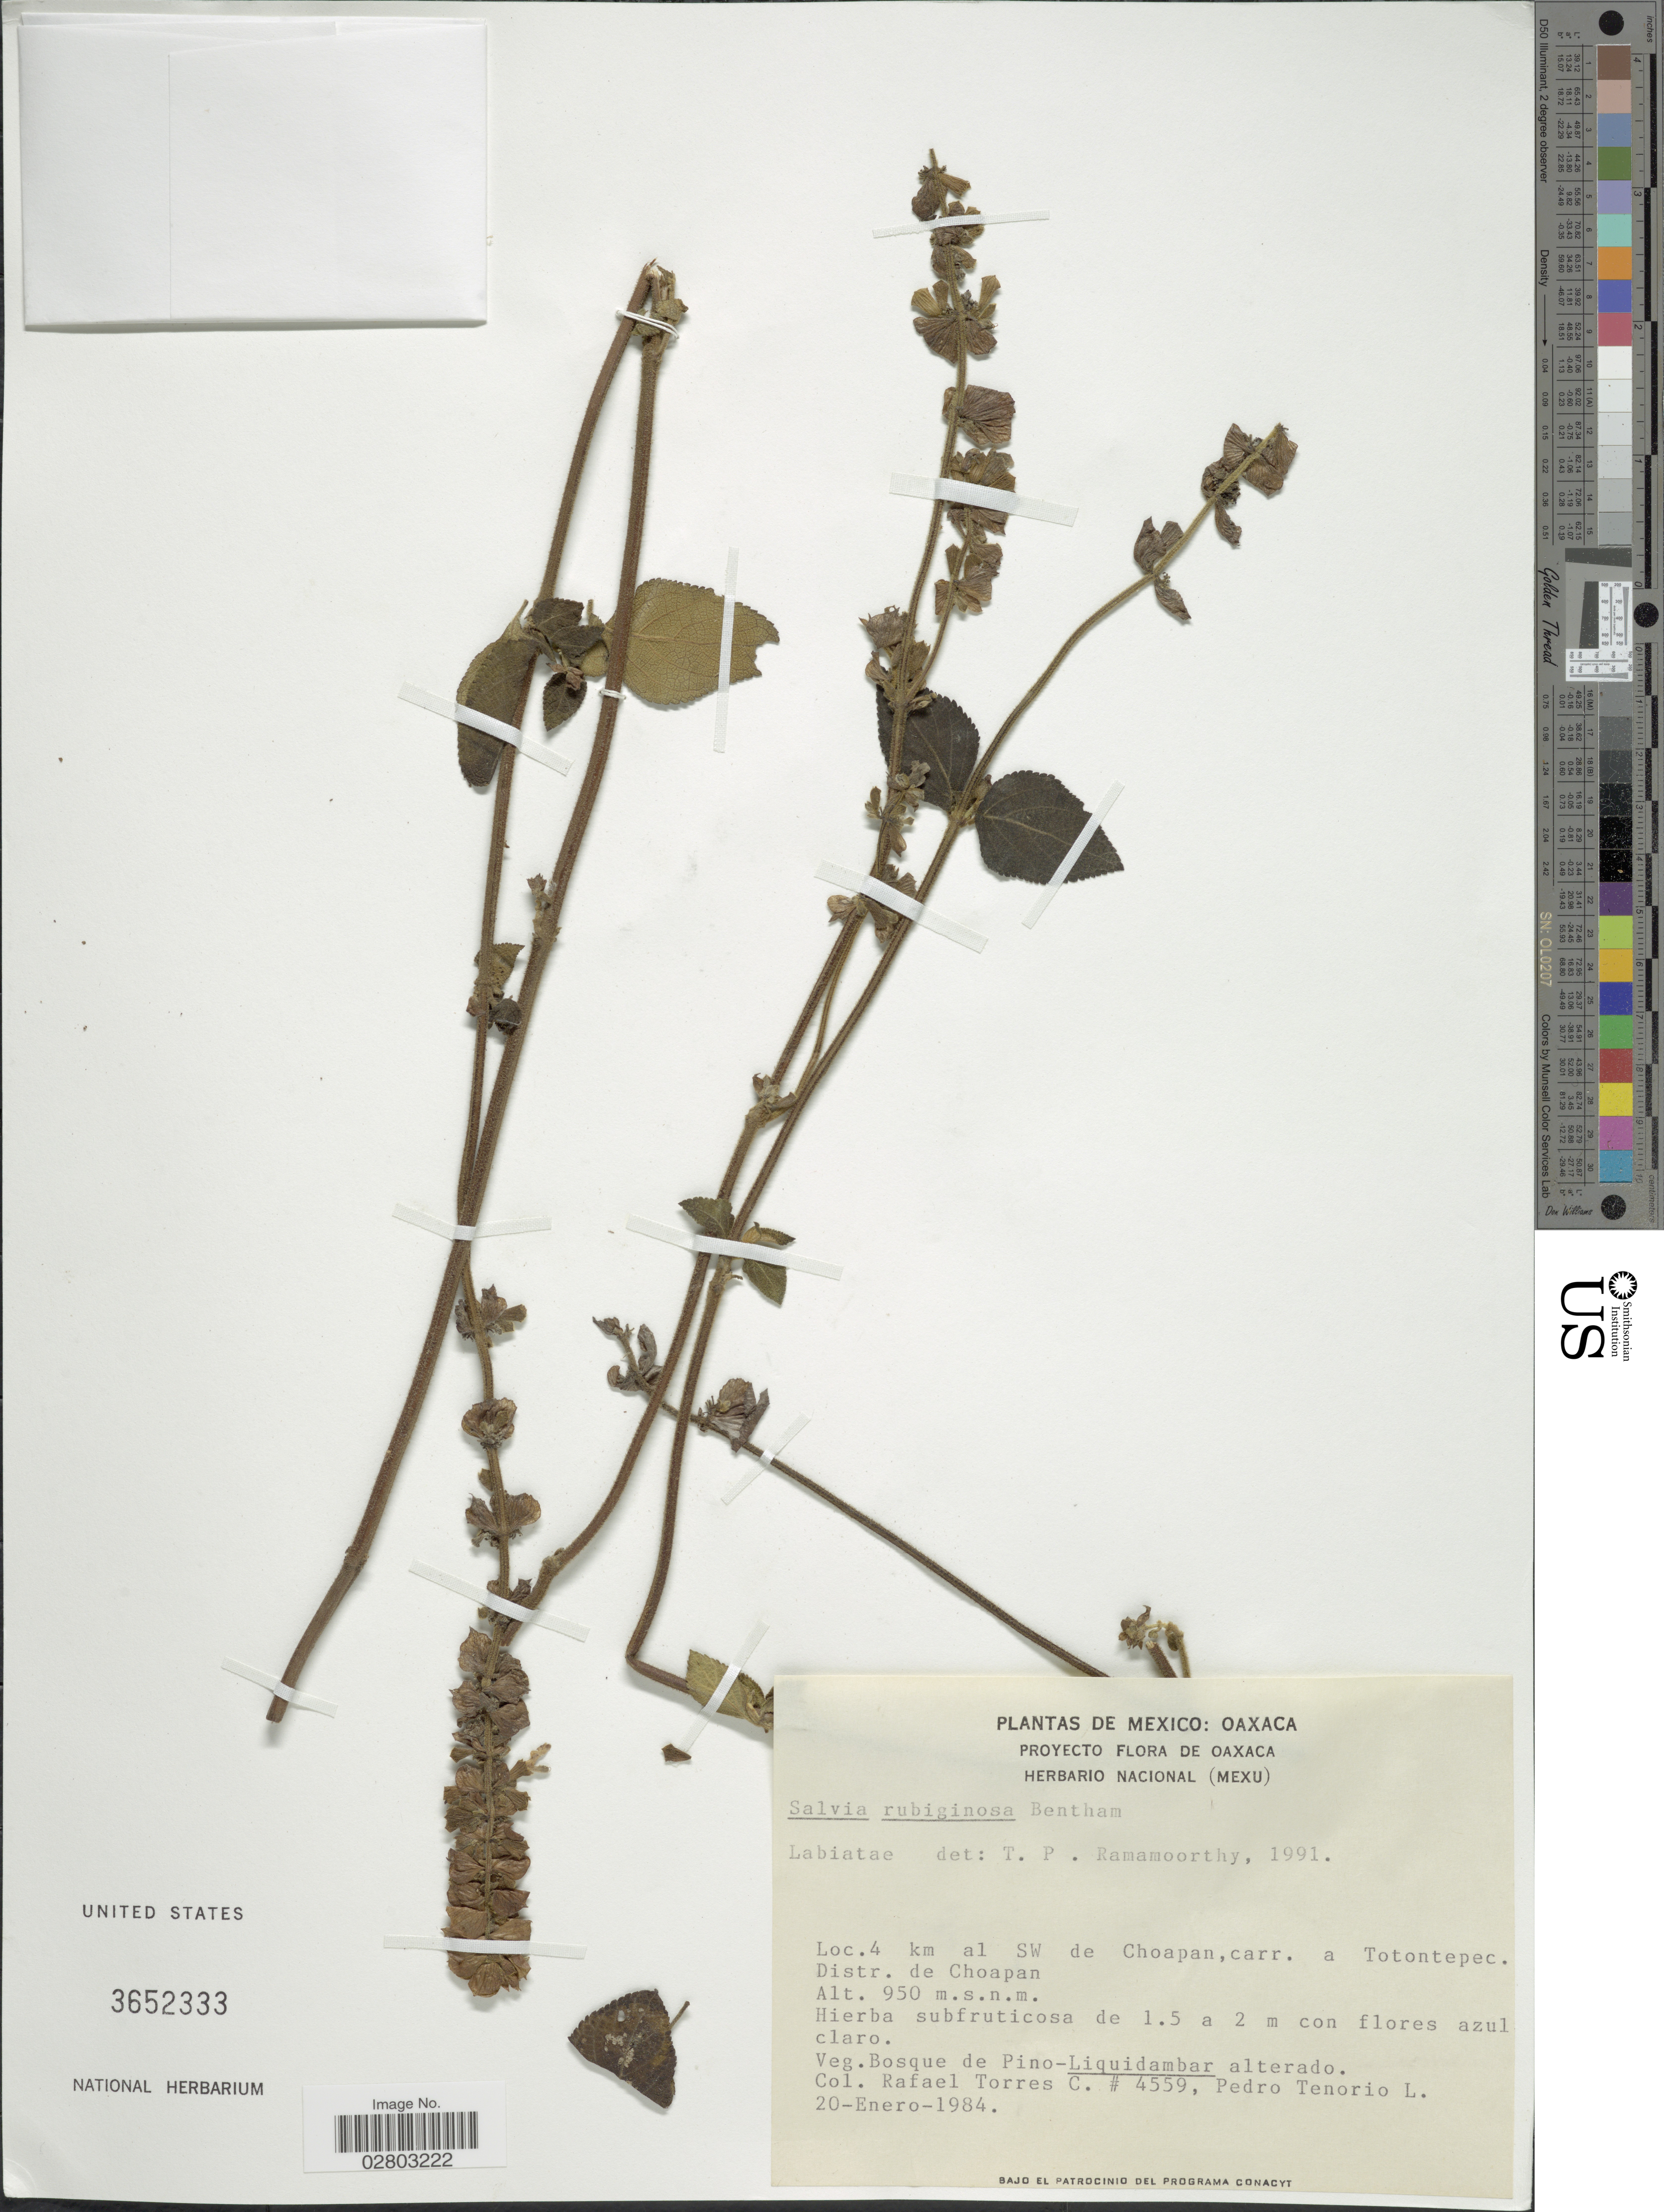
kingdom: Plantae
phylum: Tracheophyta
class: Magnoliopsida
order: Lamiales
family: Lamiaceae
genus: Salvia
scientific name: Salvia rubiginosa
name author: Benth.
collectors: R. Torres C. & P. Tenorio L.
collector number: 4559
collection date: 1984-01-20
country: Mexico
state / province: Oaxaca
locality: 4 km al SW de Choapan, carr. a Totontepec, Distr. de Choapan.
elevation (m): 950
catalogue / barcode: US 3652333